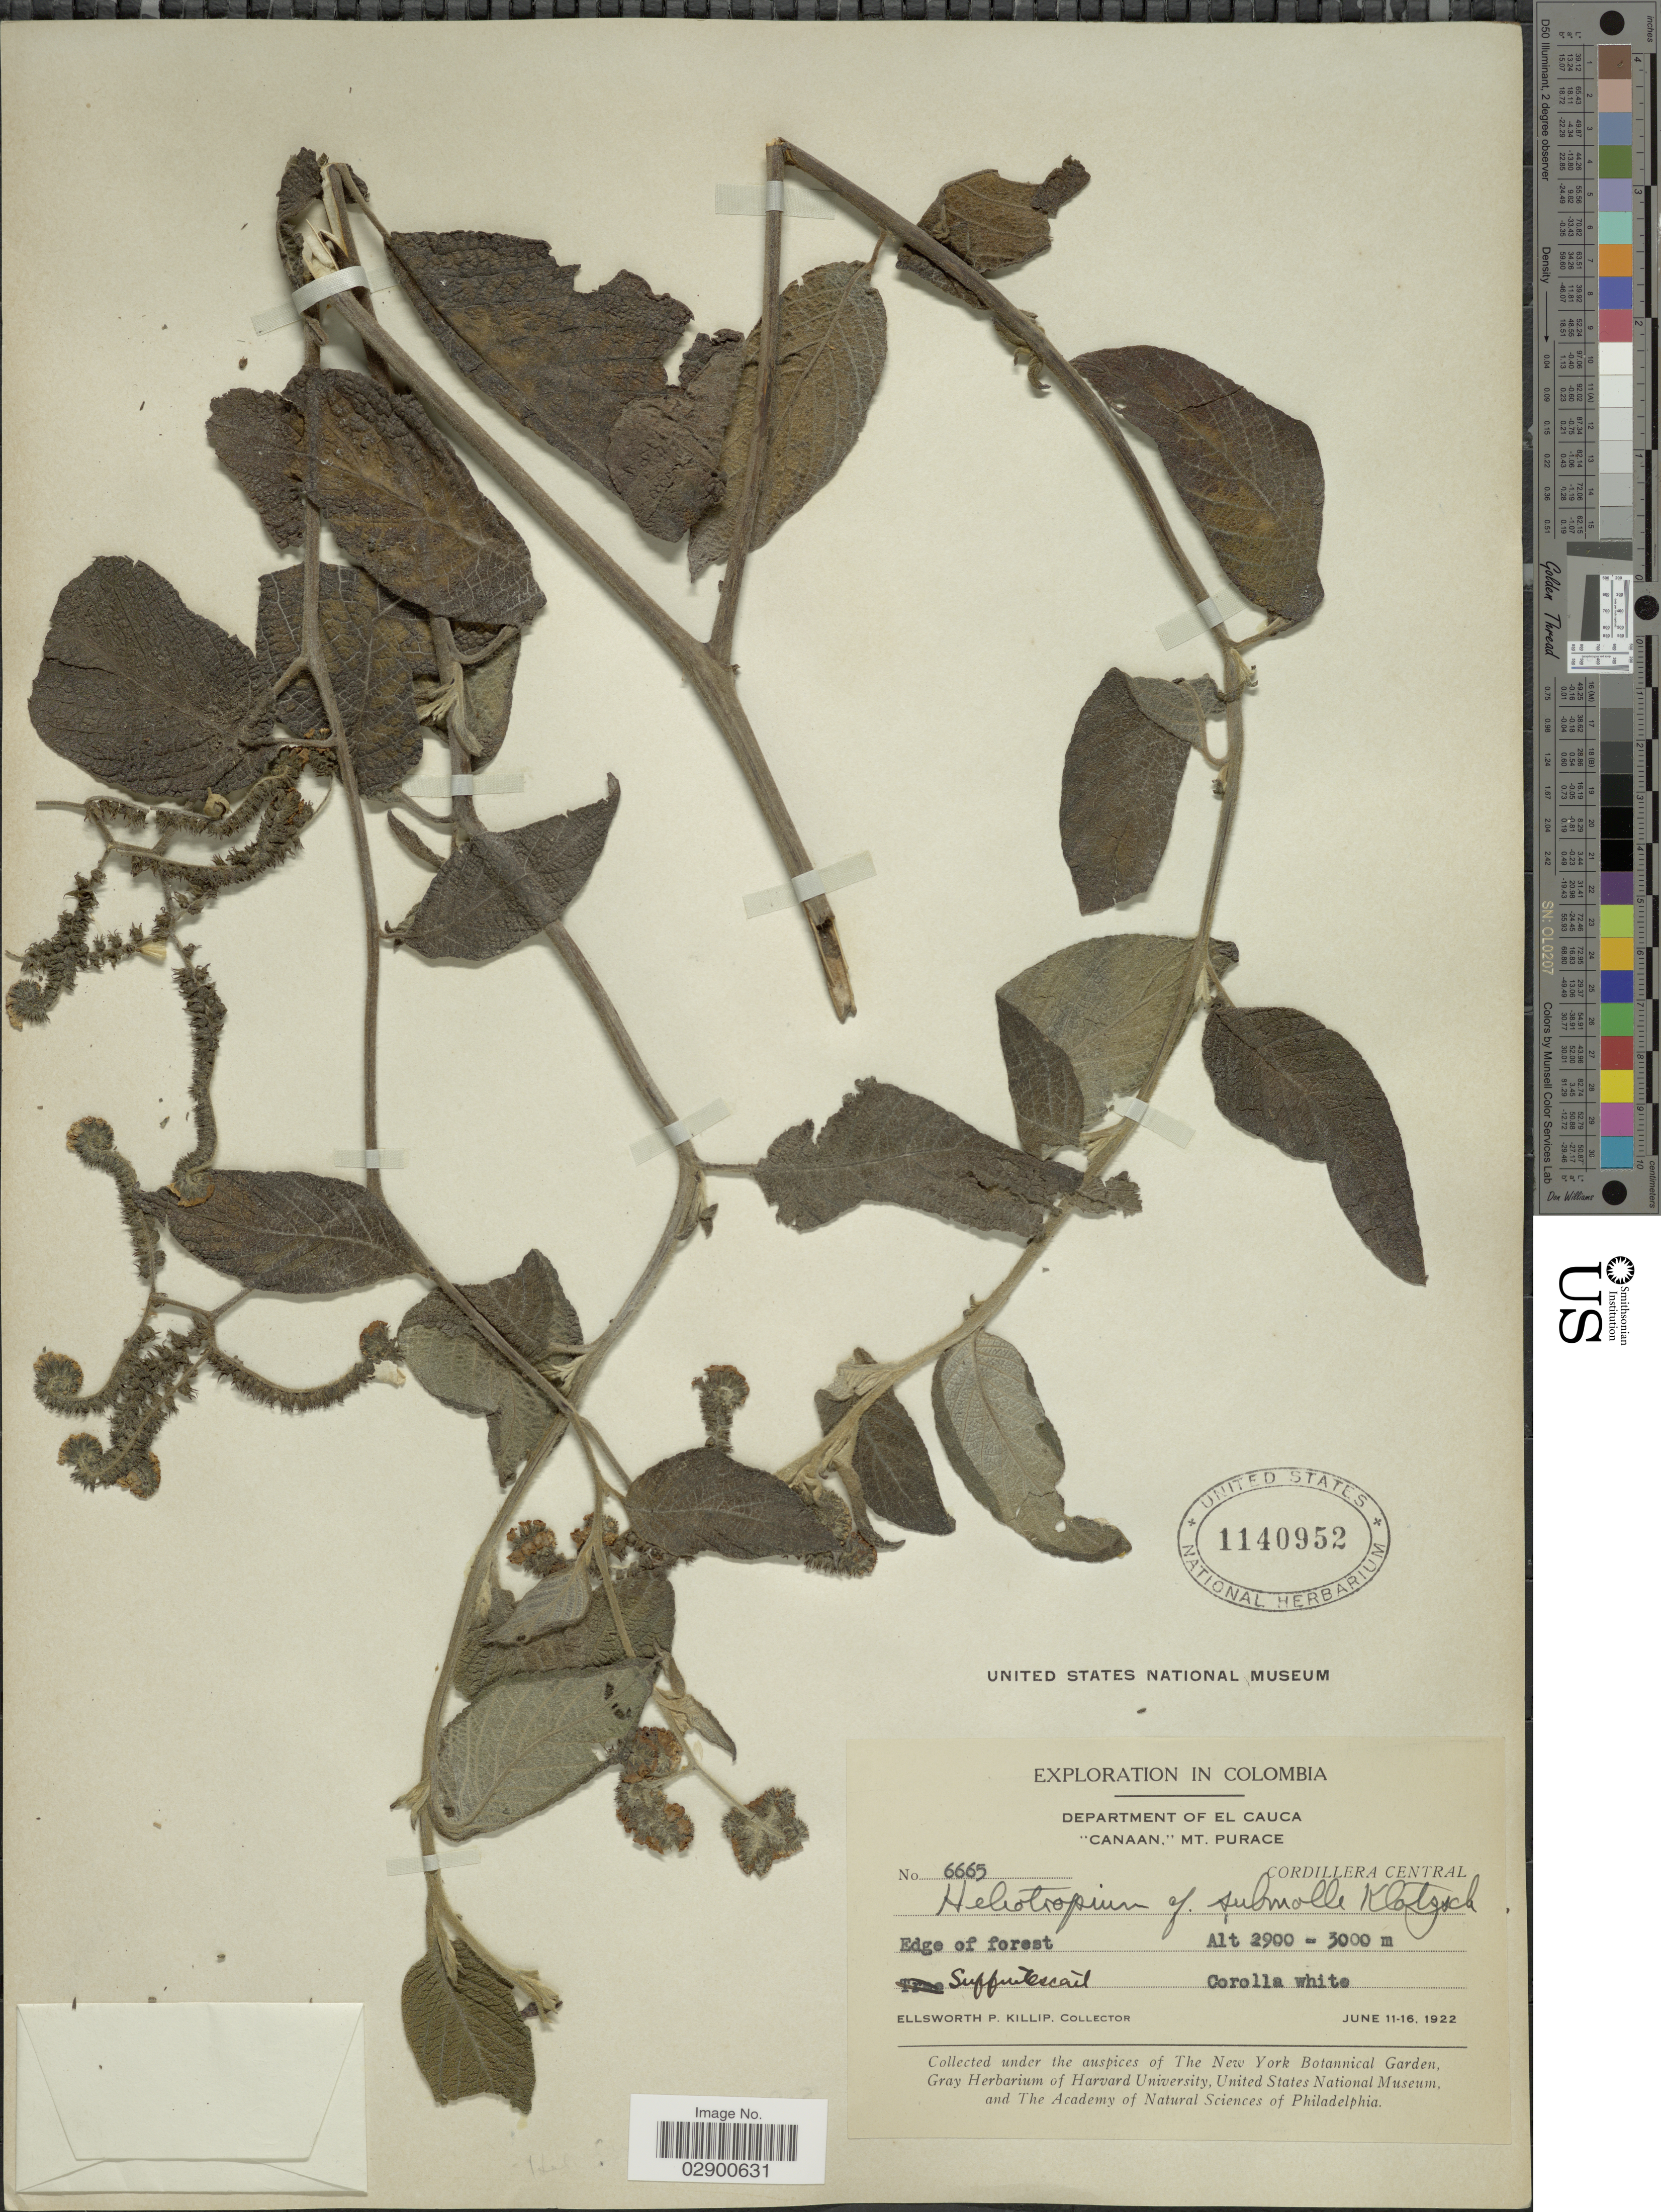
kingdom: Plantae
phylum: Tracheophyta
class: Magnoliopsida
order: Boraginales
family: Heliotropiaceae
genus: Heliotropium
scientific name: Heliotropium submolle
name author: Klotzsch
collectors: E. P. Killip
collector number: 6665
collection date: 1922-06-11/1922-06-16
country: Colombia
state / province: Cauca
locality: Department of El Cauca. "Canaan," Mt. Purace. Cordillera Central.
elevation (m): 2900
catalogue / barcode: US 1140952